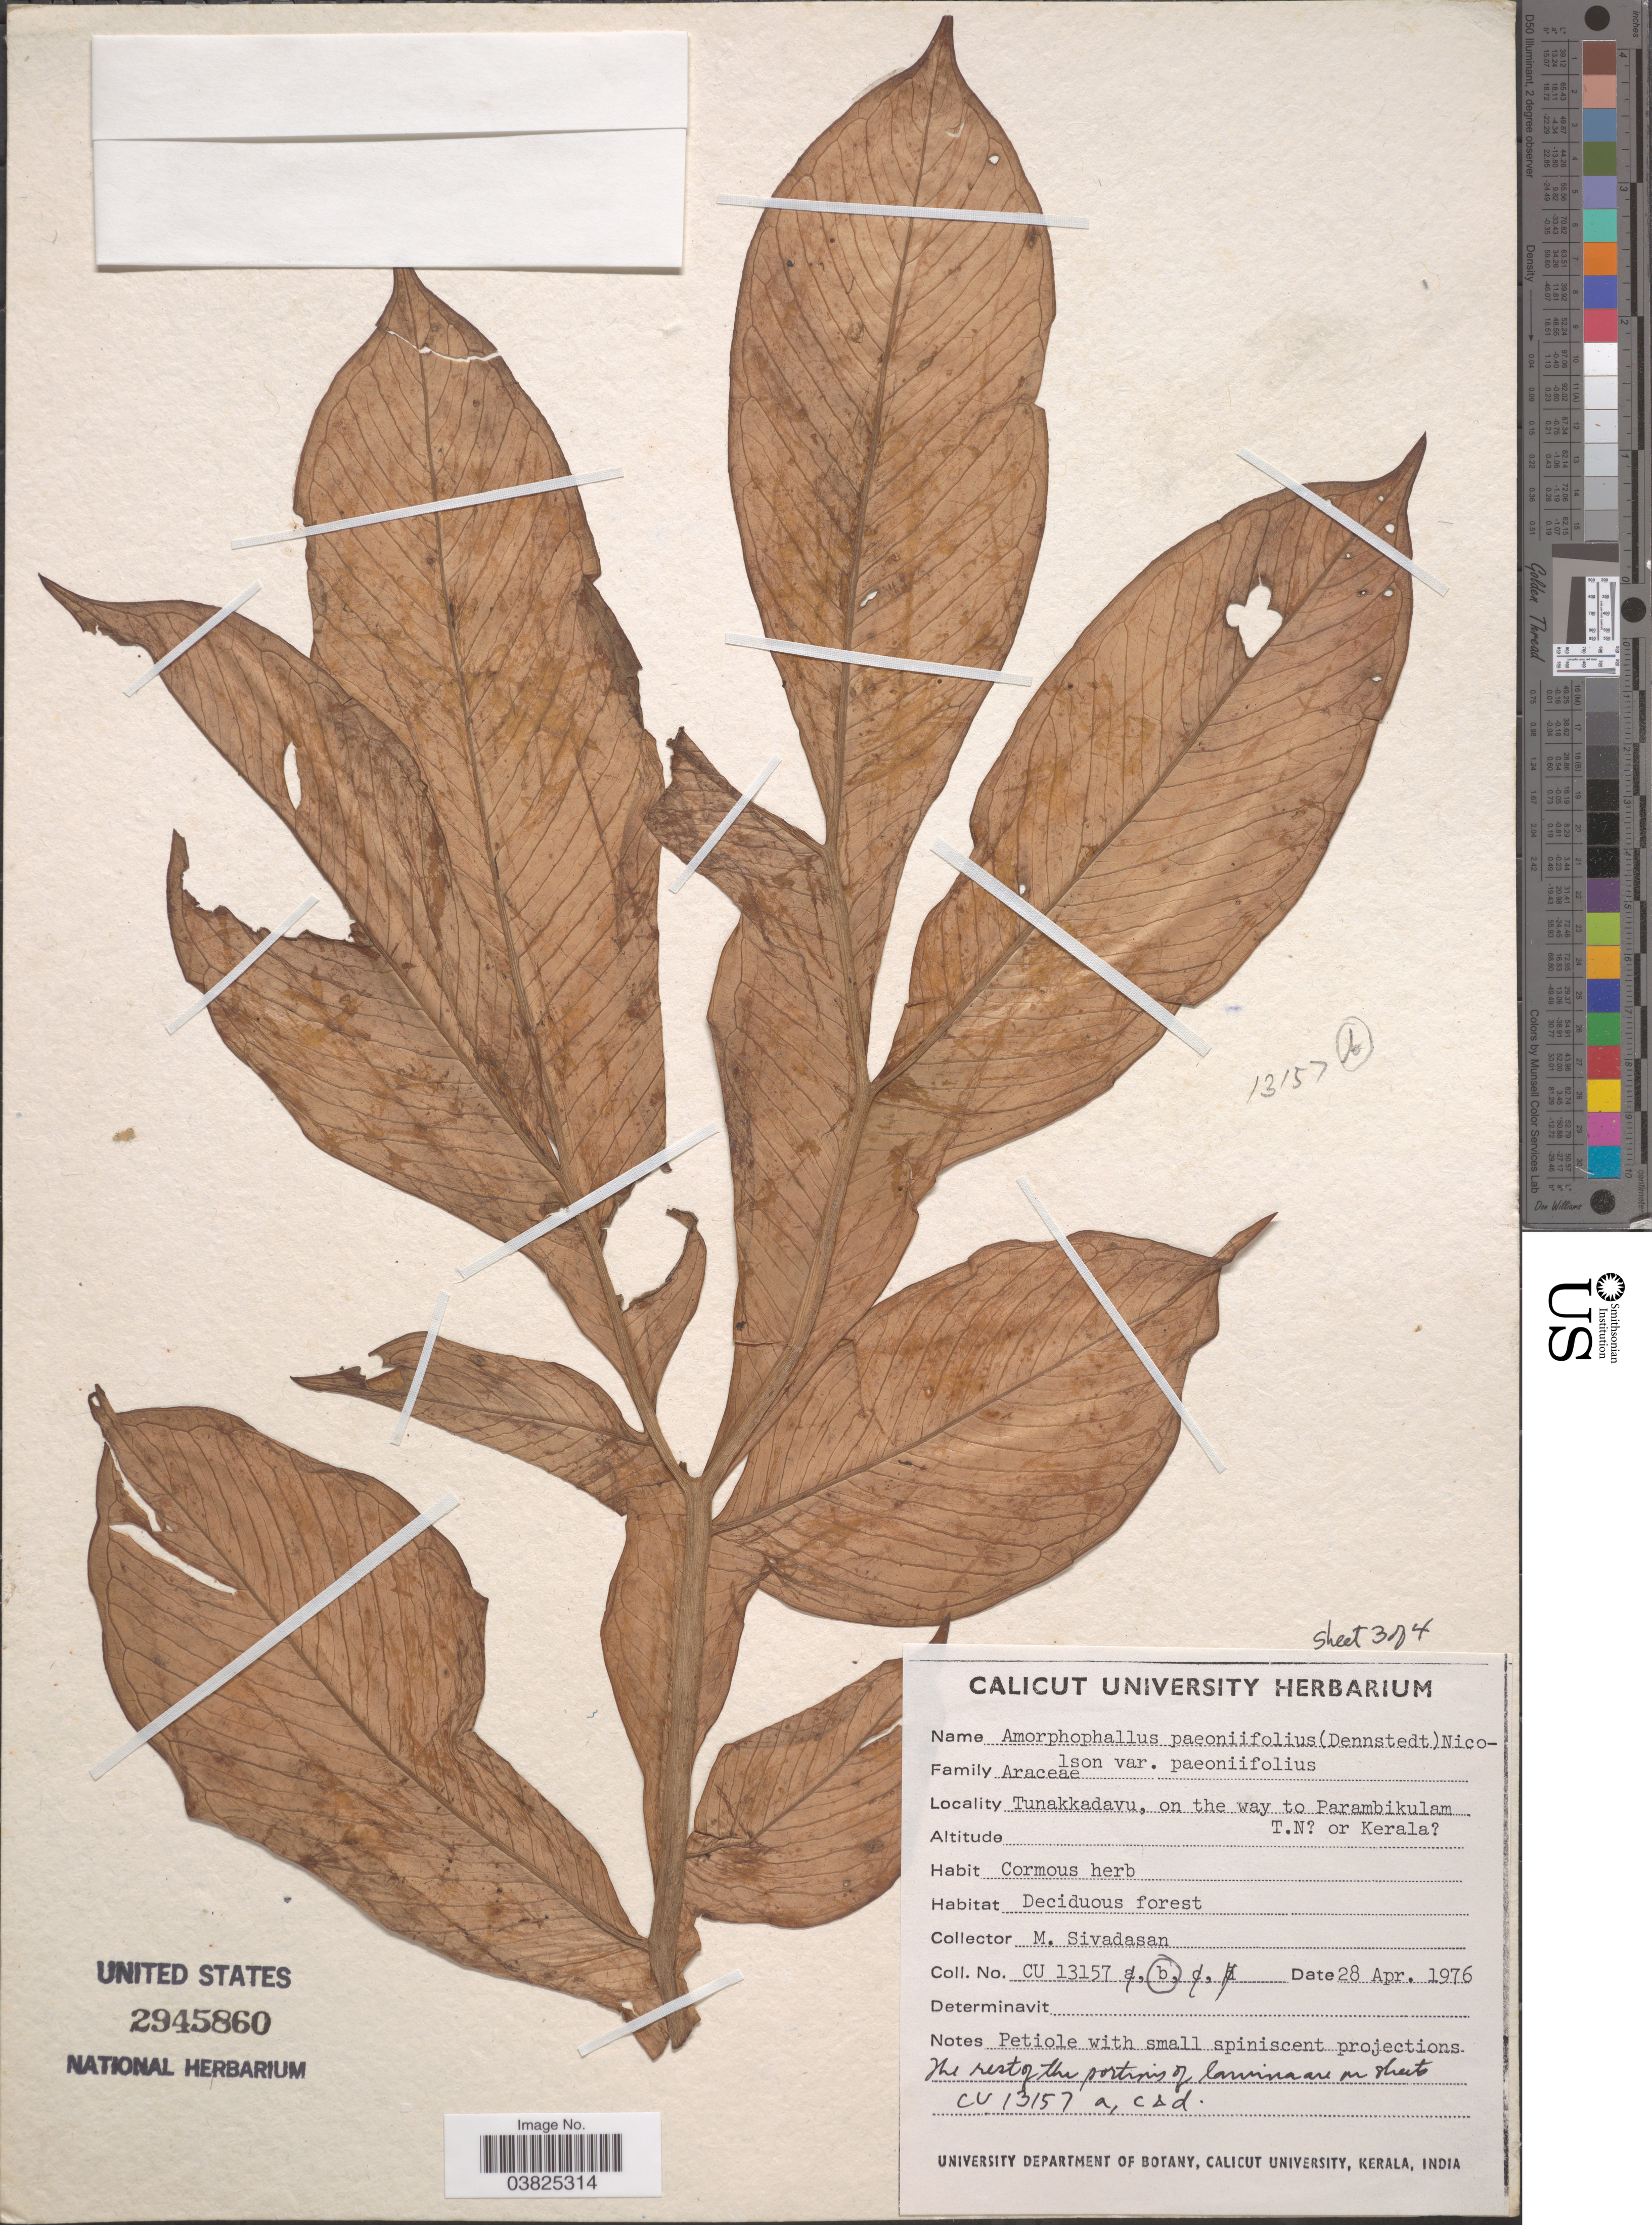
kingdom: Plantae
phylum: Tracheophyta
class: Liliopsida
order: Alismatales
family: Araceae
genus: Amorphophallus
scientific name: Amorphophallus paeoniifolius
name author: (Dennst.) Nicolson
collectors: M. Sivadasan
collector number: CU 13157b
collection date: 1976-04-28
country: India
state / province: Kerala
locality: Tunakkadavu, on the way to Parambikulam T.N. [unsure placement] or Kerala [unsure placement].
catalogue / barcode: US 2945860